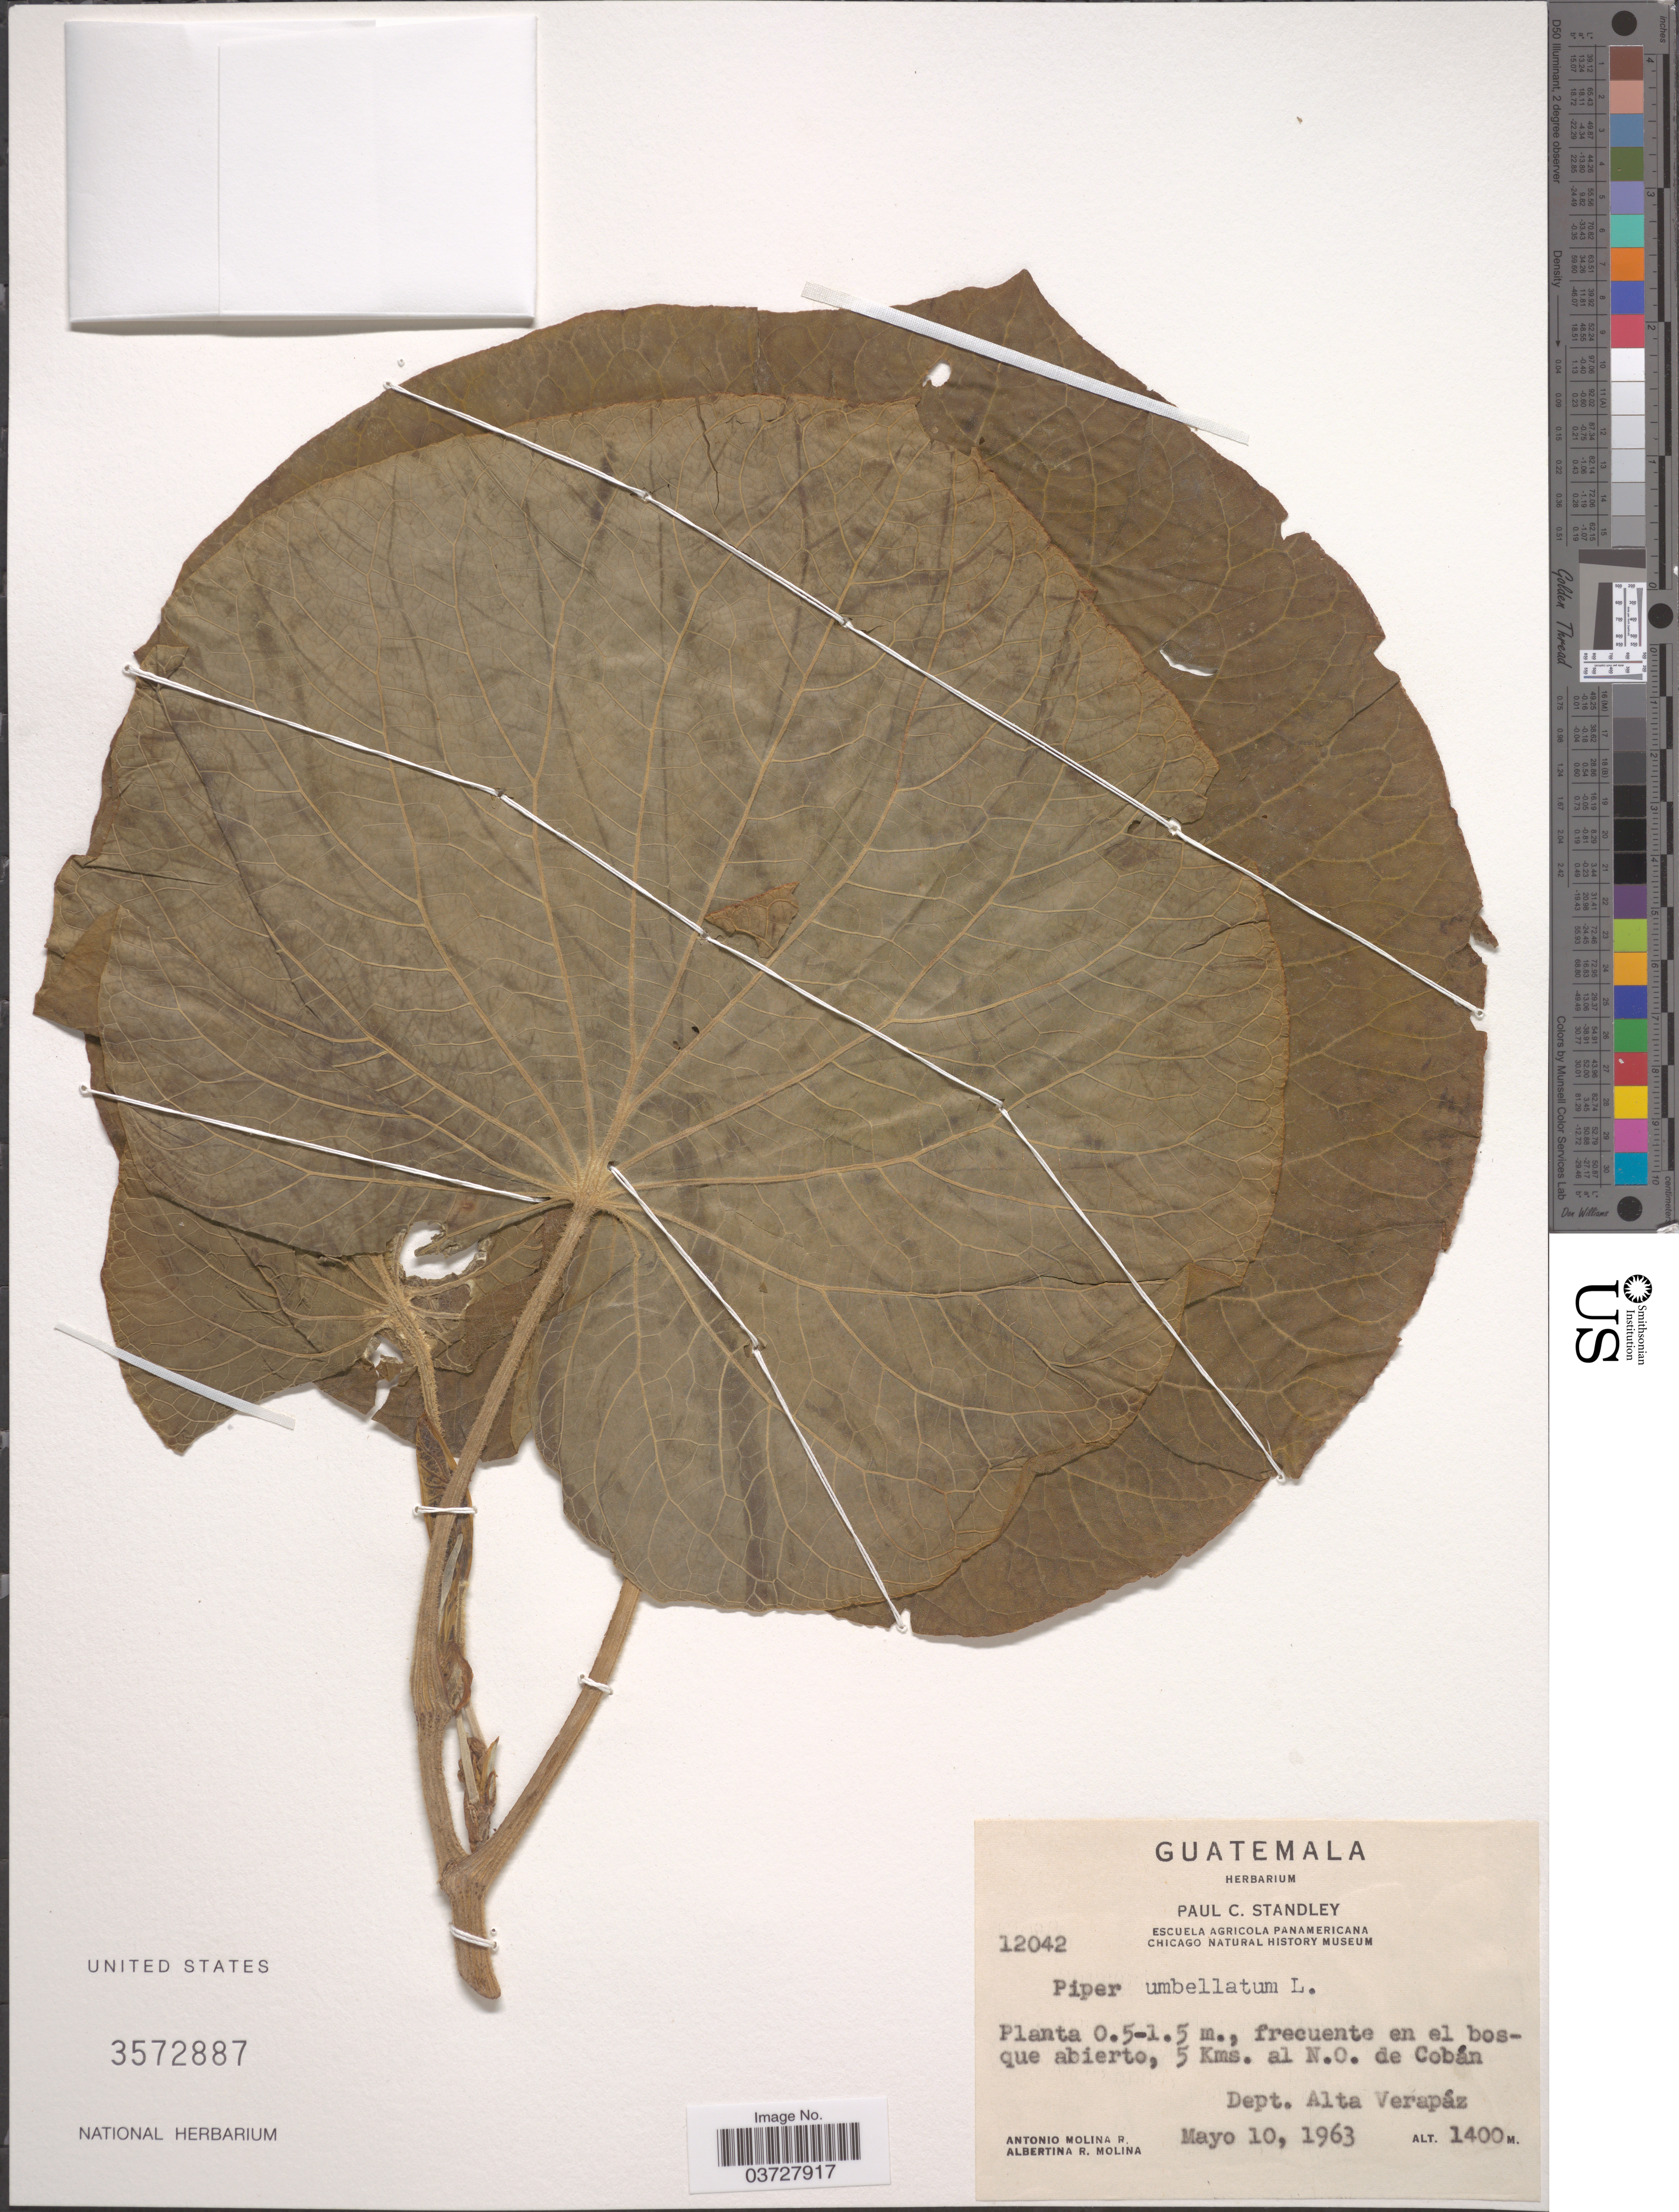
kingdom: Plantae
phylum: Tracheophyta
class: Magnoliopsida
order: Piperales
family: Piperaceae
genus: Piper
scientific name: Piper umbellatum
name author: L.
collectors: A. Molina R. & A. R. Molina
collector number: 12042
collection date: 1963-05-10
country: Guatemala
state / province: Alta Verapaz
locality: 5 Kms. al N.O. de Cobán. Dept. Alta Verapáz.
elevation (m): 1400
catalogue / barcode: US 3572887